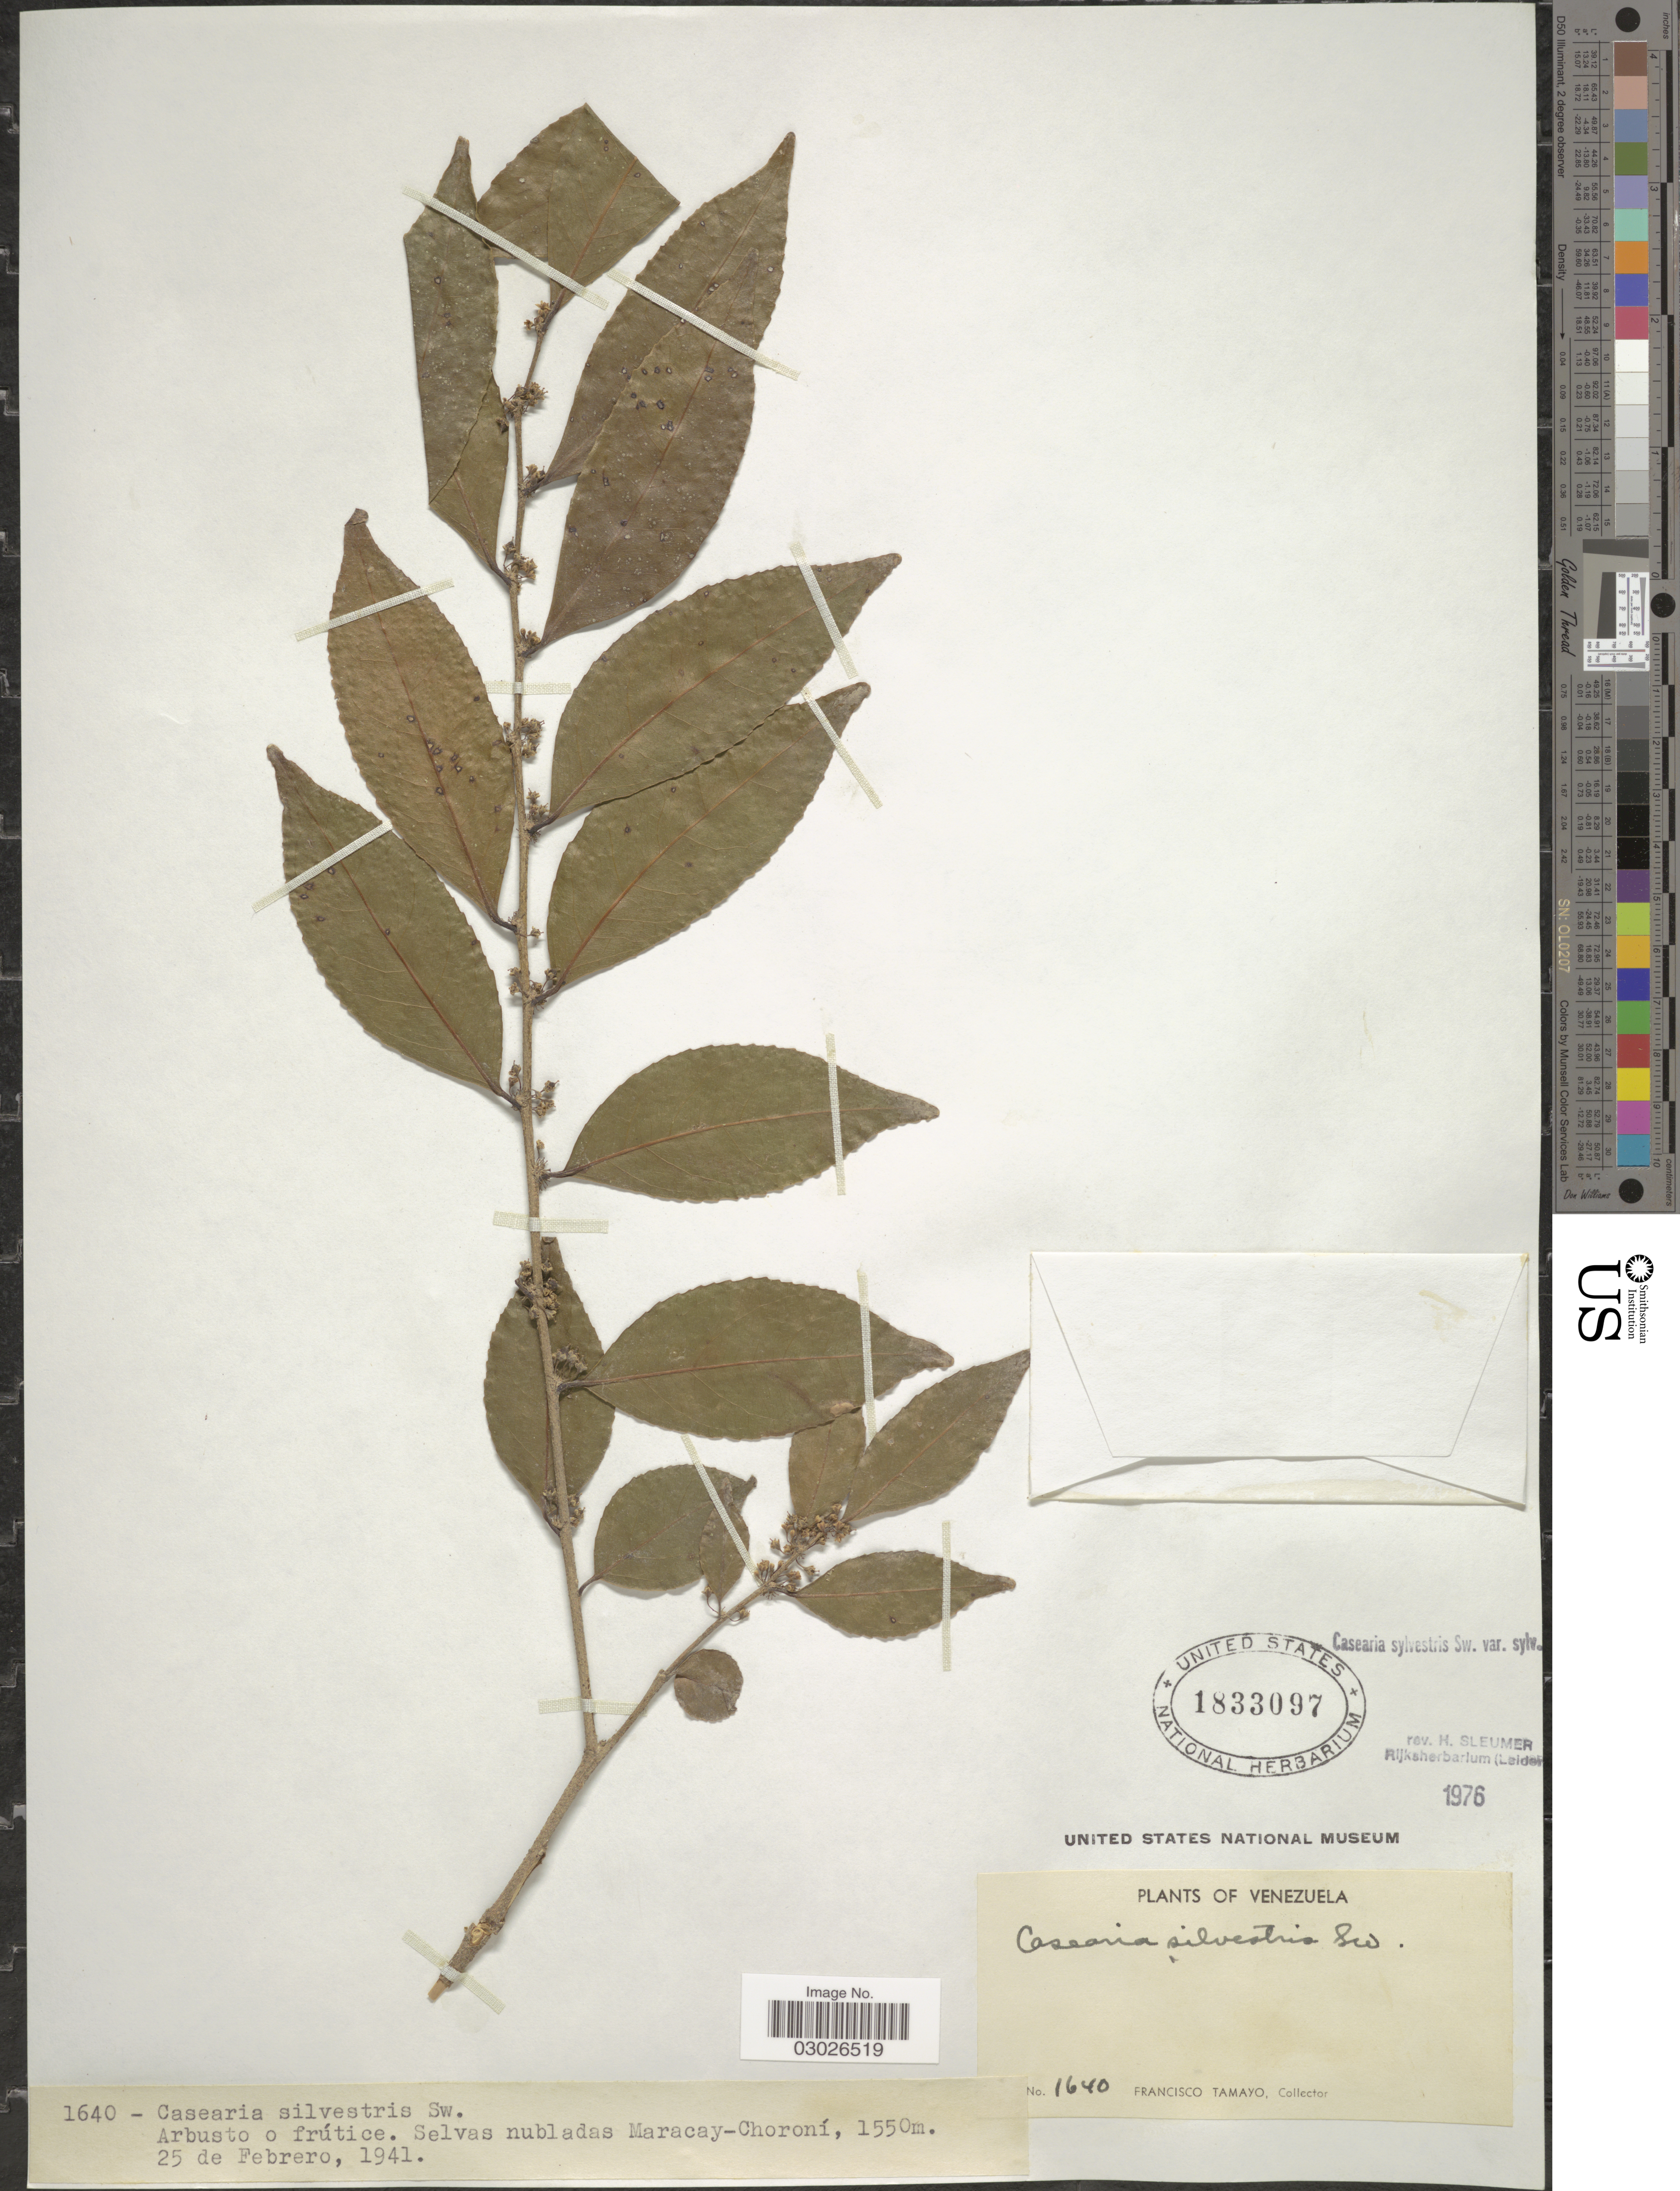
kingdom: Plantae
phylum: Tracheophyta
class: Magnoliopsida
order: Malpighiales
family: Salicaceae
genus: Casearia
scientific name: Casearia sylvestris var. sylvestris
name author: Sw.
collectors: F. Tamayo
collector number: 1640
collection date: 1941-02-25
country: Venezuela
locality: Selvas nublades Maracay-Choroní.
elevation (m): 1550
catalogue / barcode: US 1833097